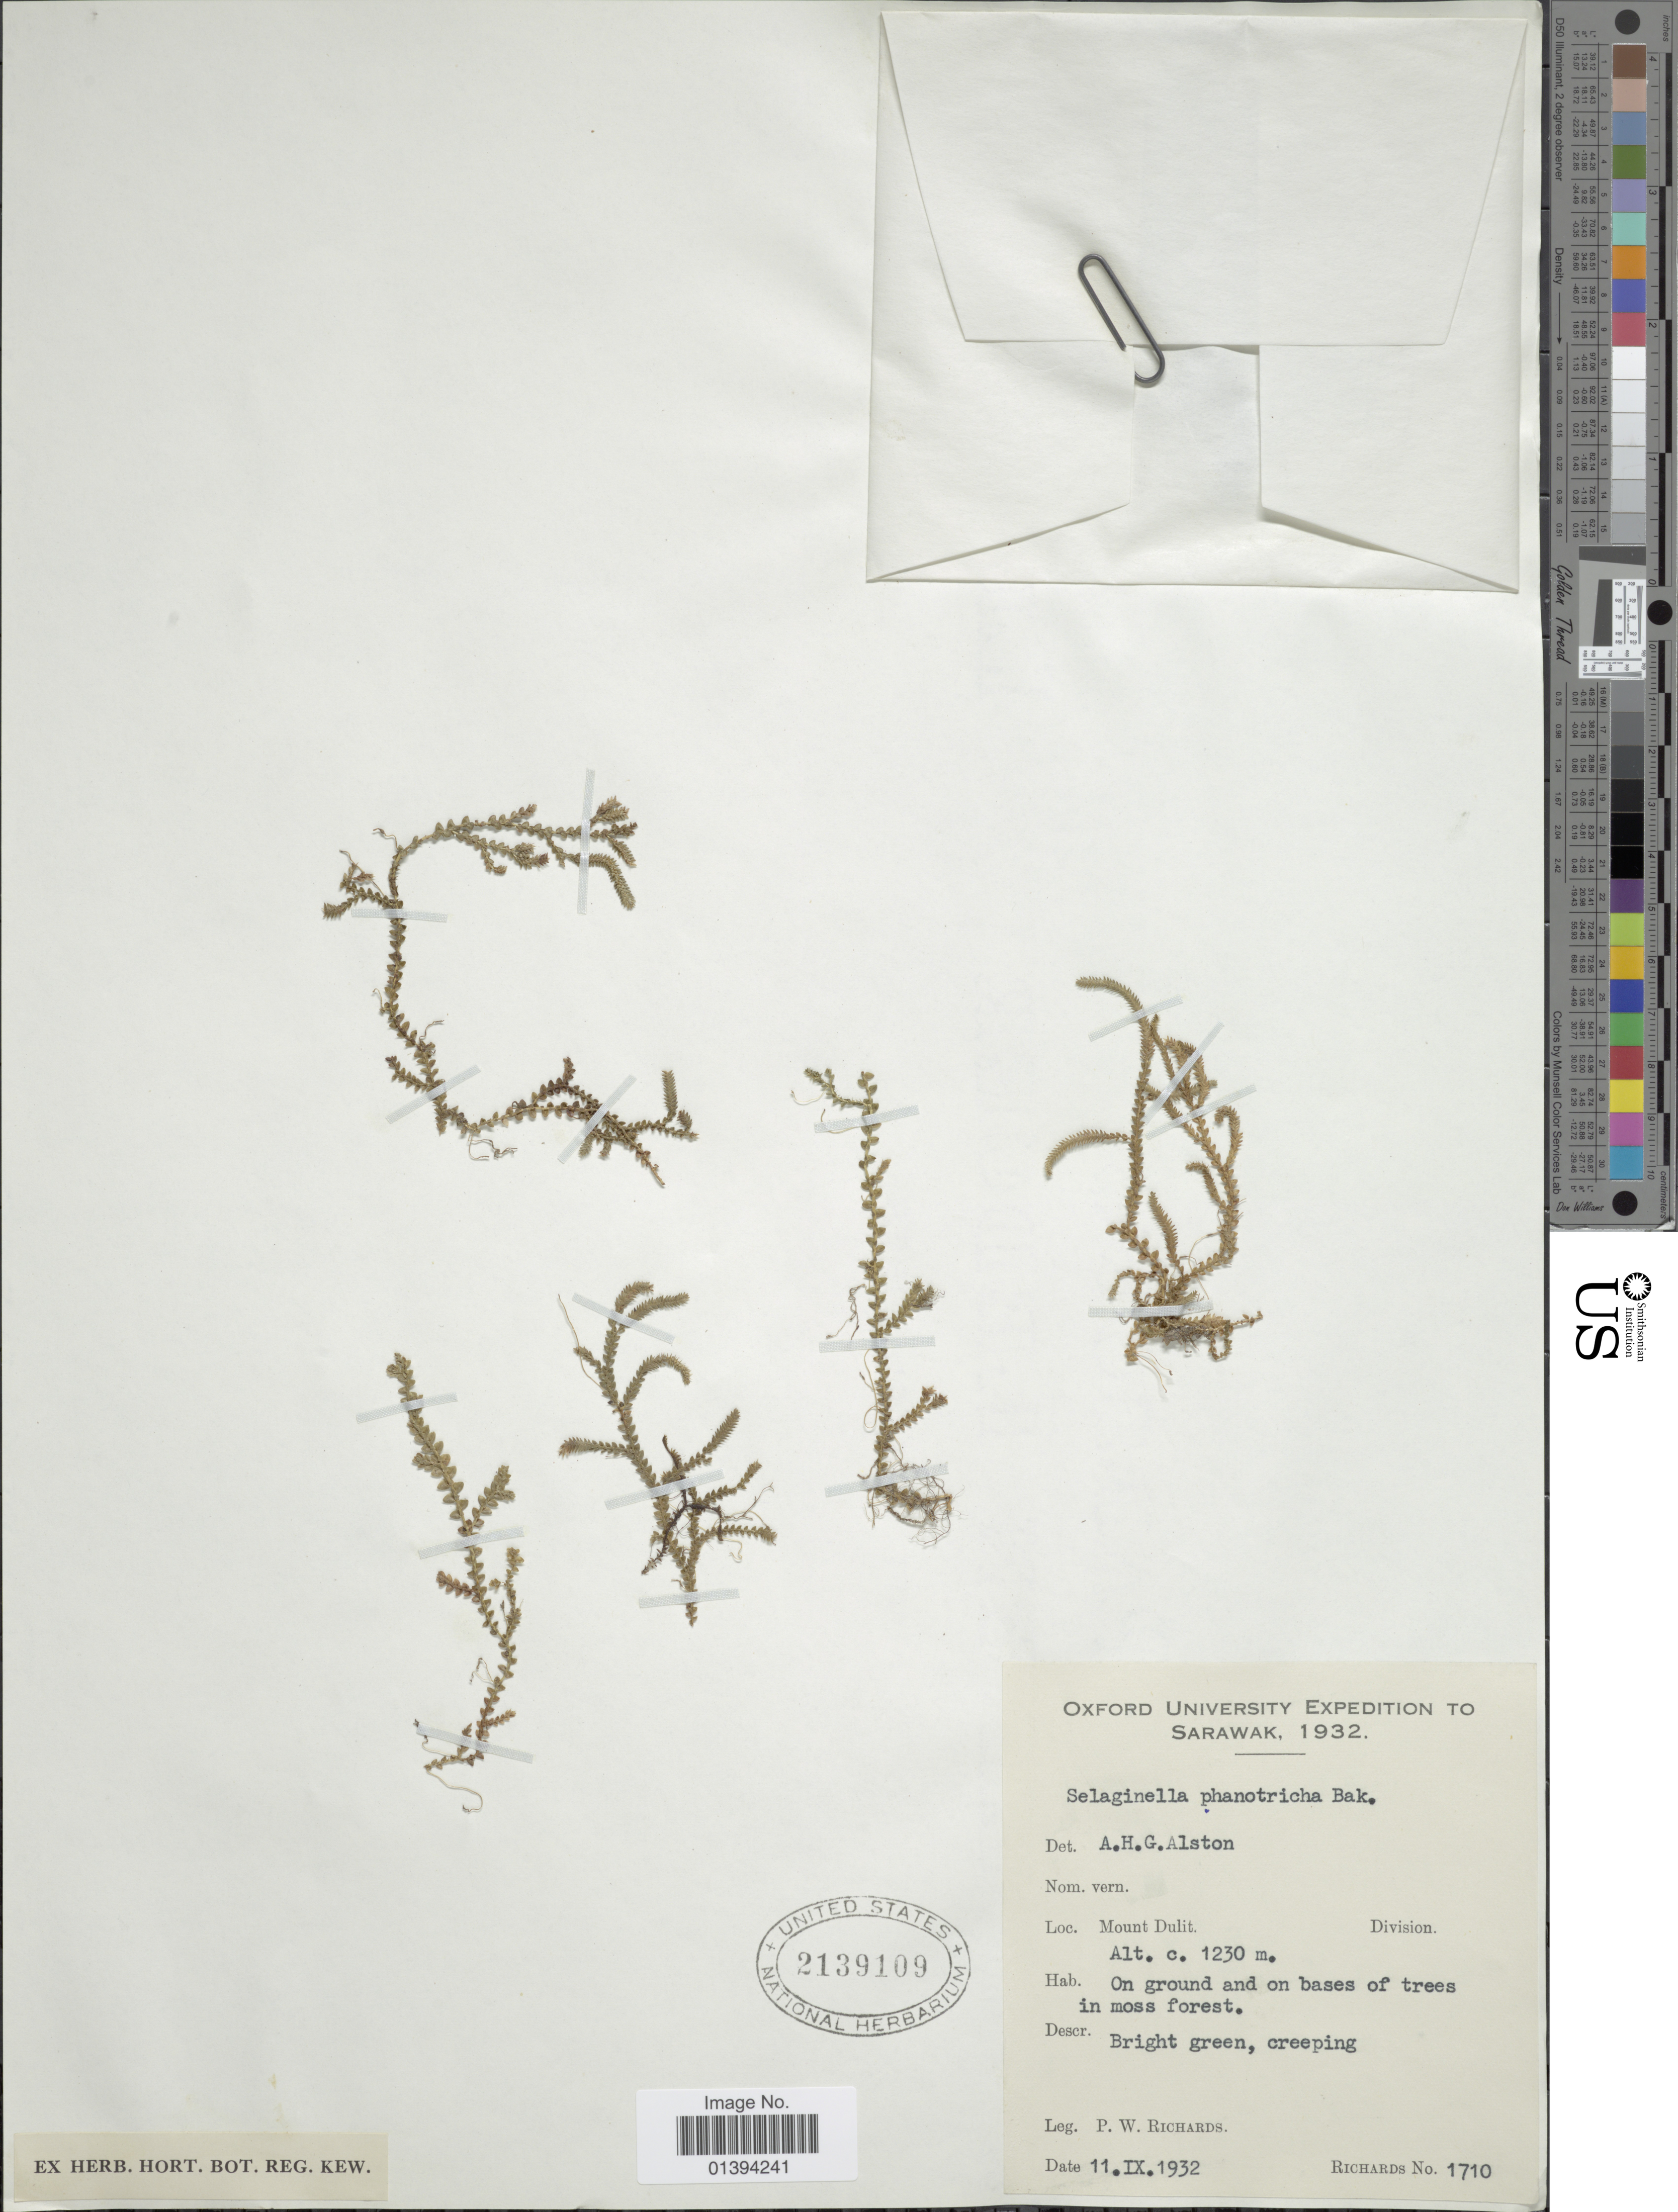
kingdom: Plantae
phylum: Tracheophyta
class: Lycopodiopsida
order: Selaginellales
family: Selaginellaceae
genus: Selaginella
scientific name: Selaginella phanotricha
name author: Baker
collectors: P. Richards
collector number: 1710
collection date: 1932-09-11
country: Malaysia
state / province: Sarawak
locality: Mount Dulit, Division, on ground and on bases of trees in moss forest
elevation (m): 1230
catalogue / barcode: US 2139109